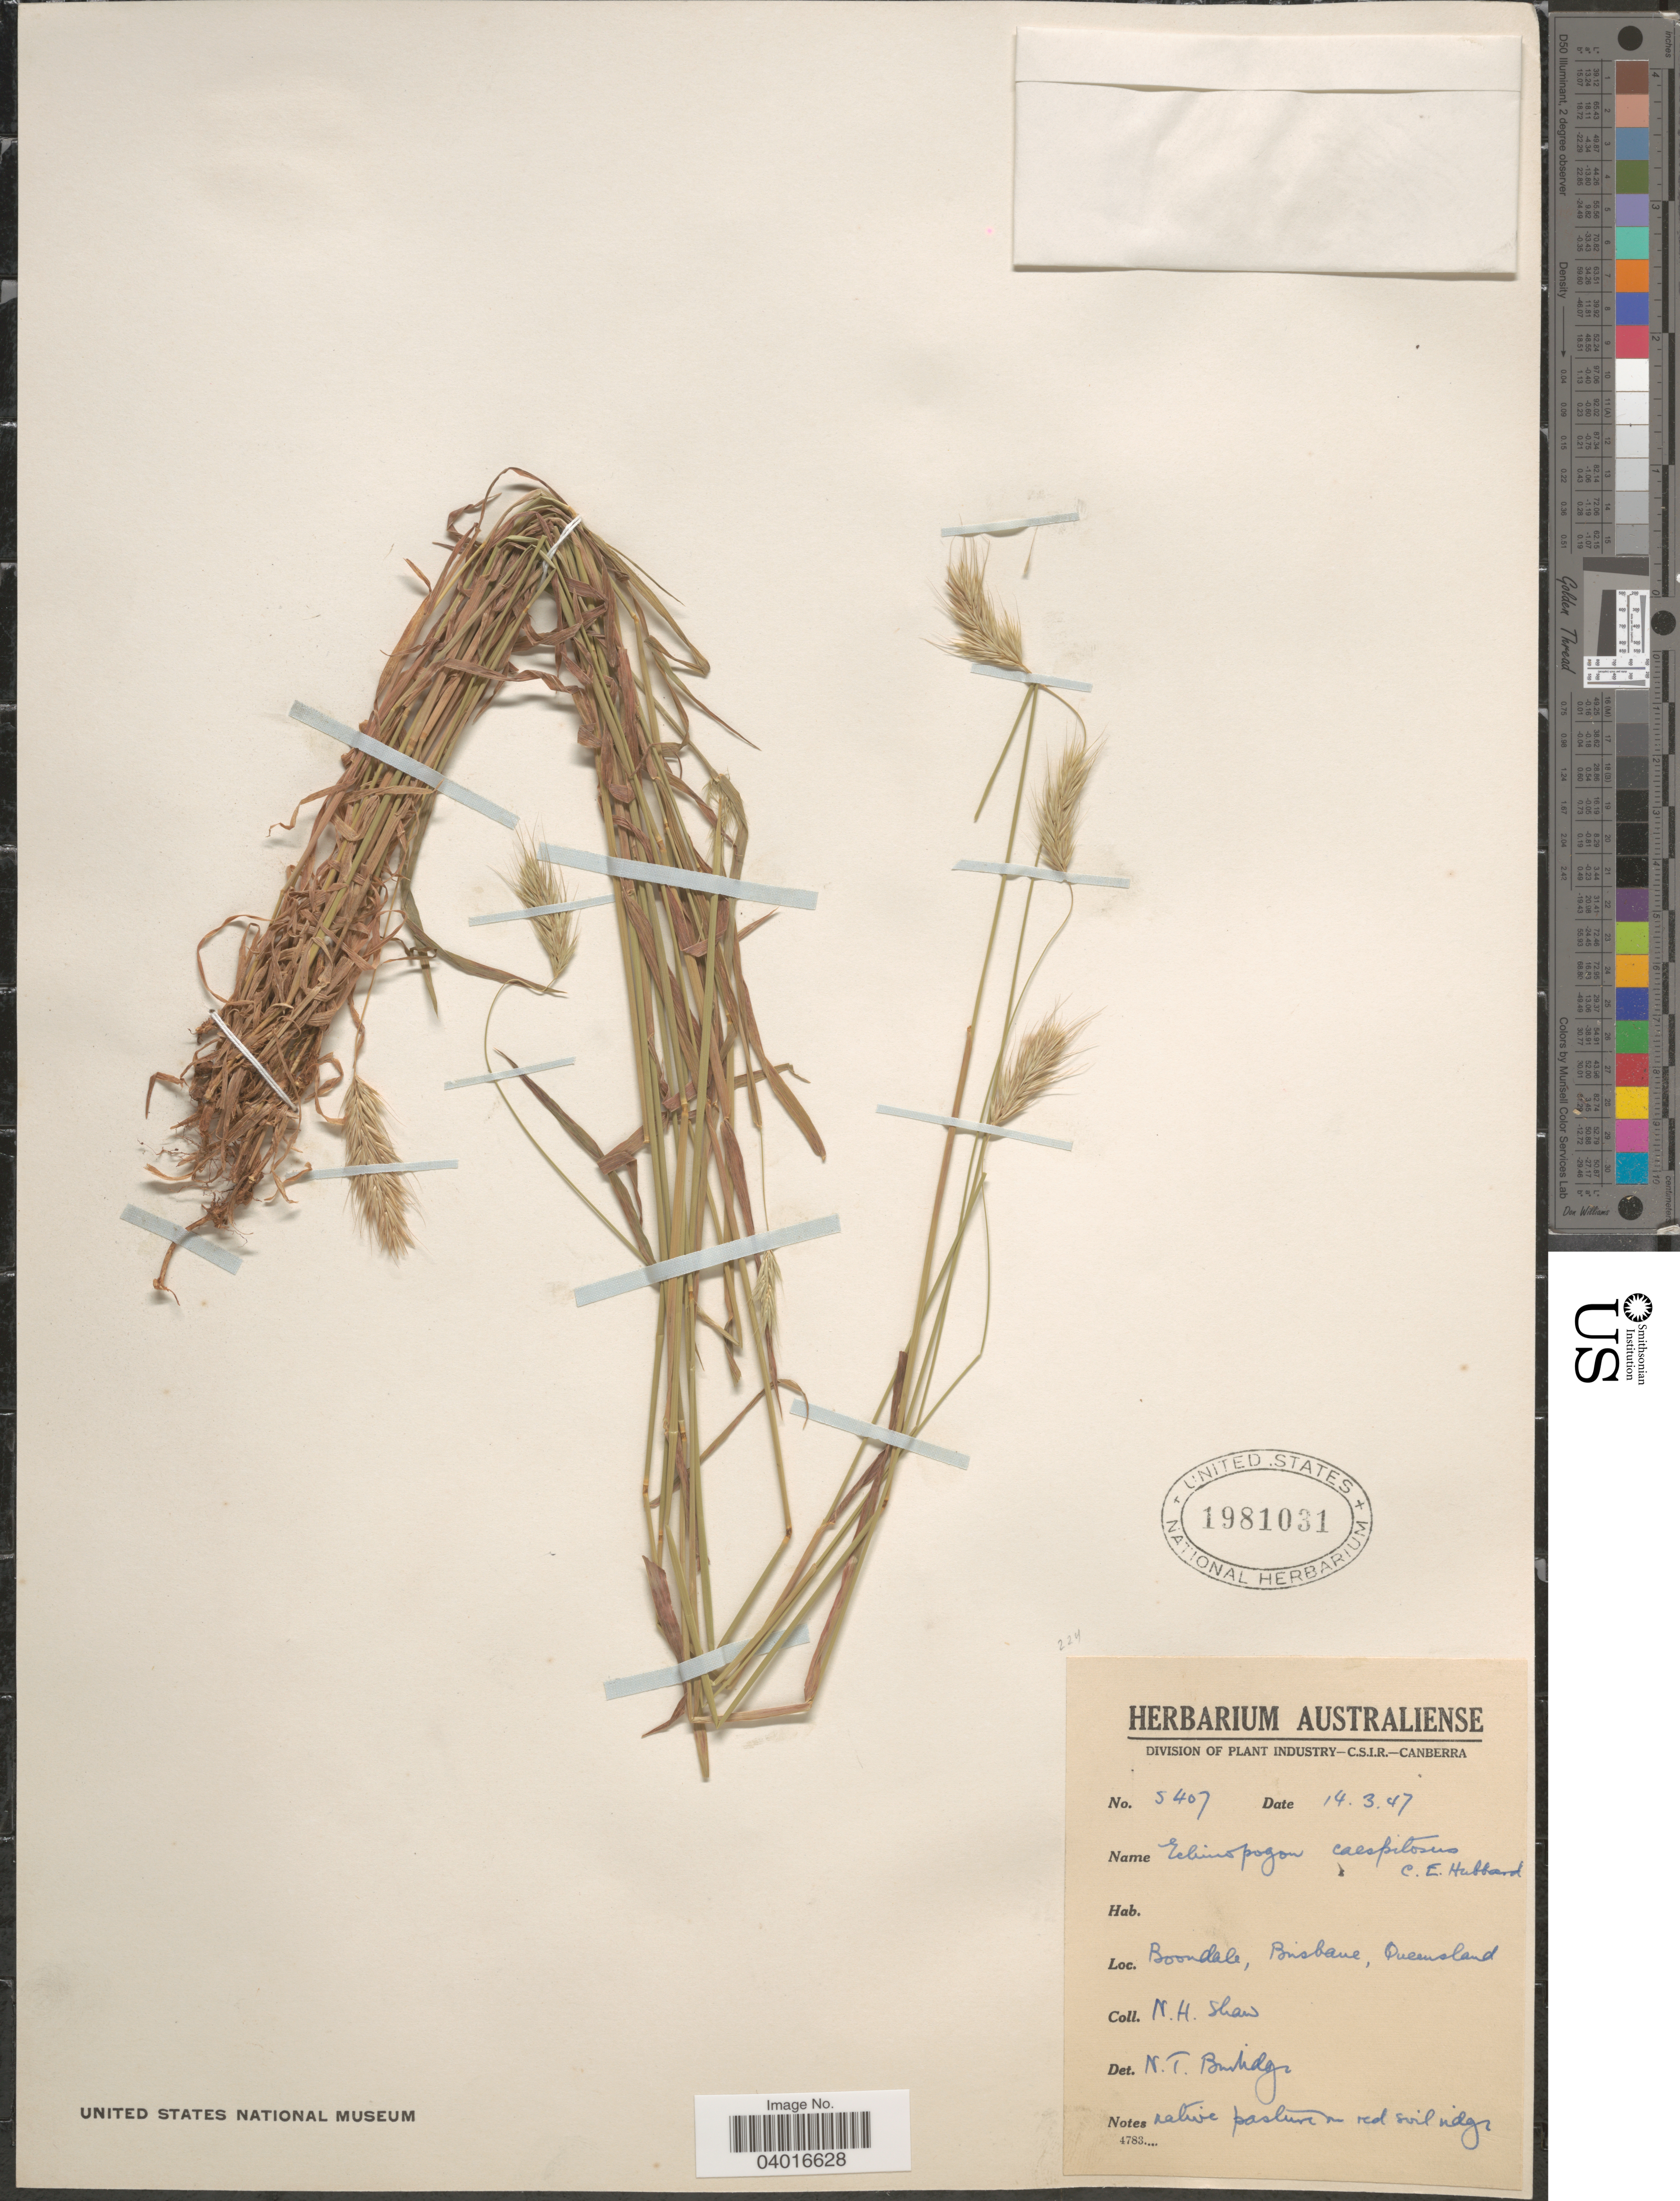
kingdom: Plantae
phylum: Tracheophyta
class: Liliopsida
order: Poales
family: Poaceae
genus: Echinopogon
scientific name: Echinopogon caespitosus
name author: C.E. Hubb.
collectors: N. Shaw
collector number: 5407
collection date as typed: Transcribed d/m/y: 14/3/47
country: Australia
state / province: Queensland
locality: Boondale, Brisbane.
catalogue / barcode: US 1981031